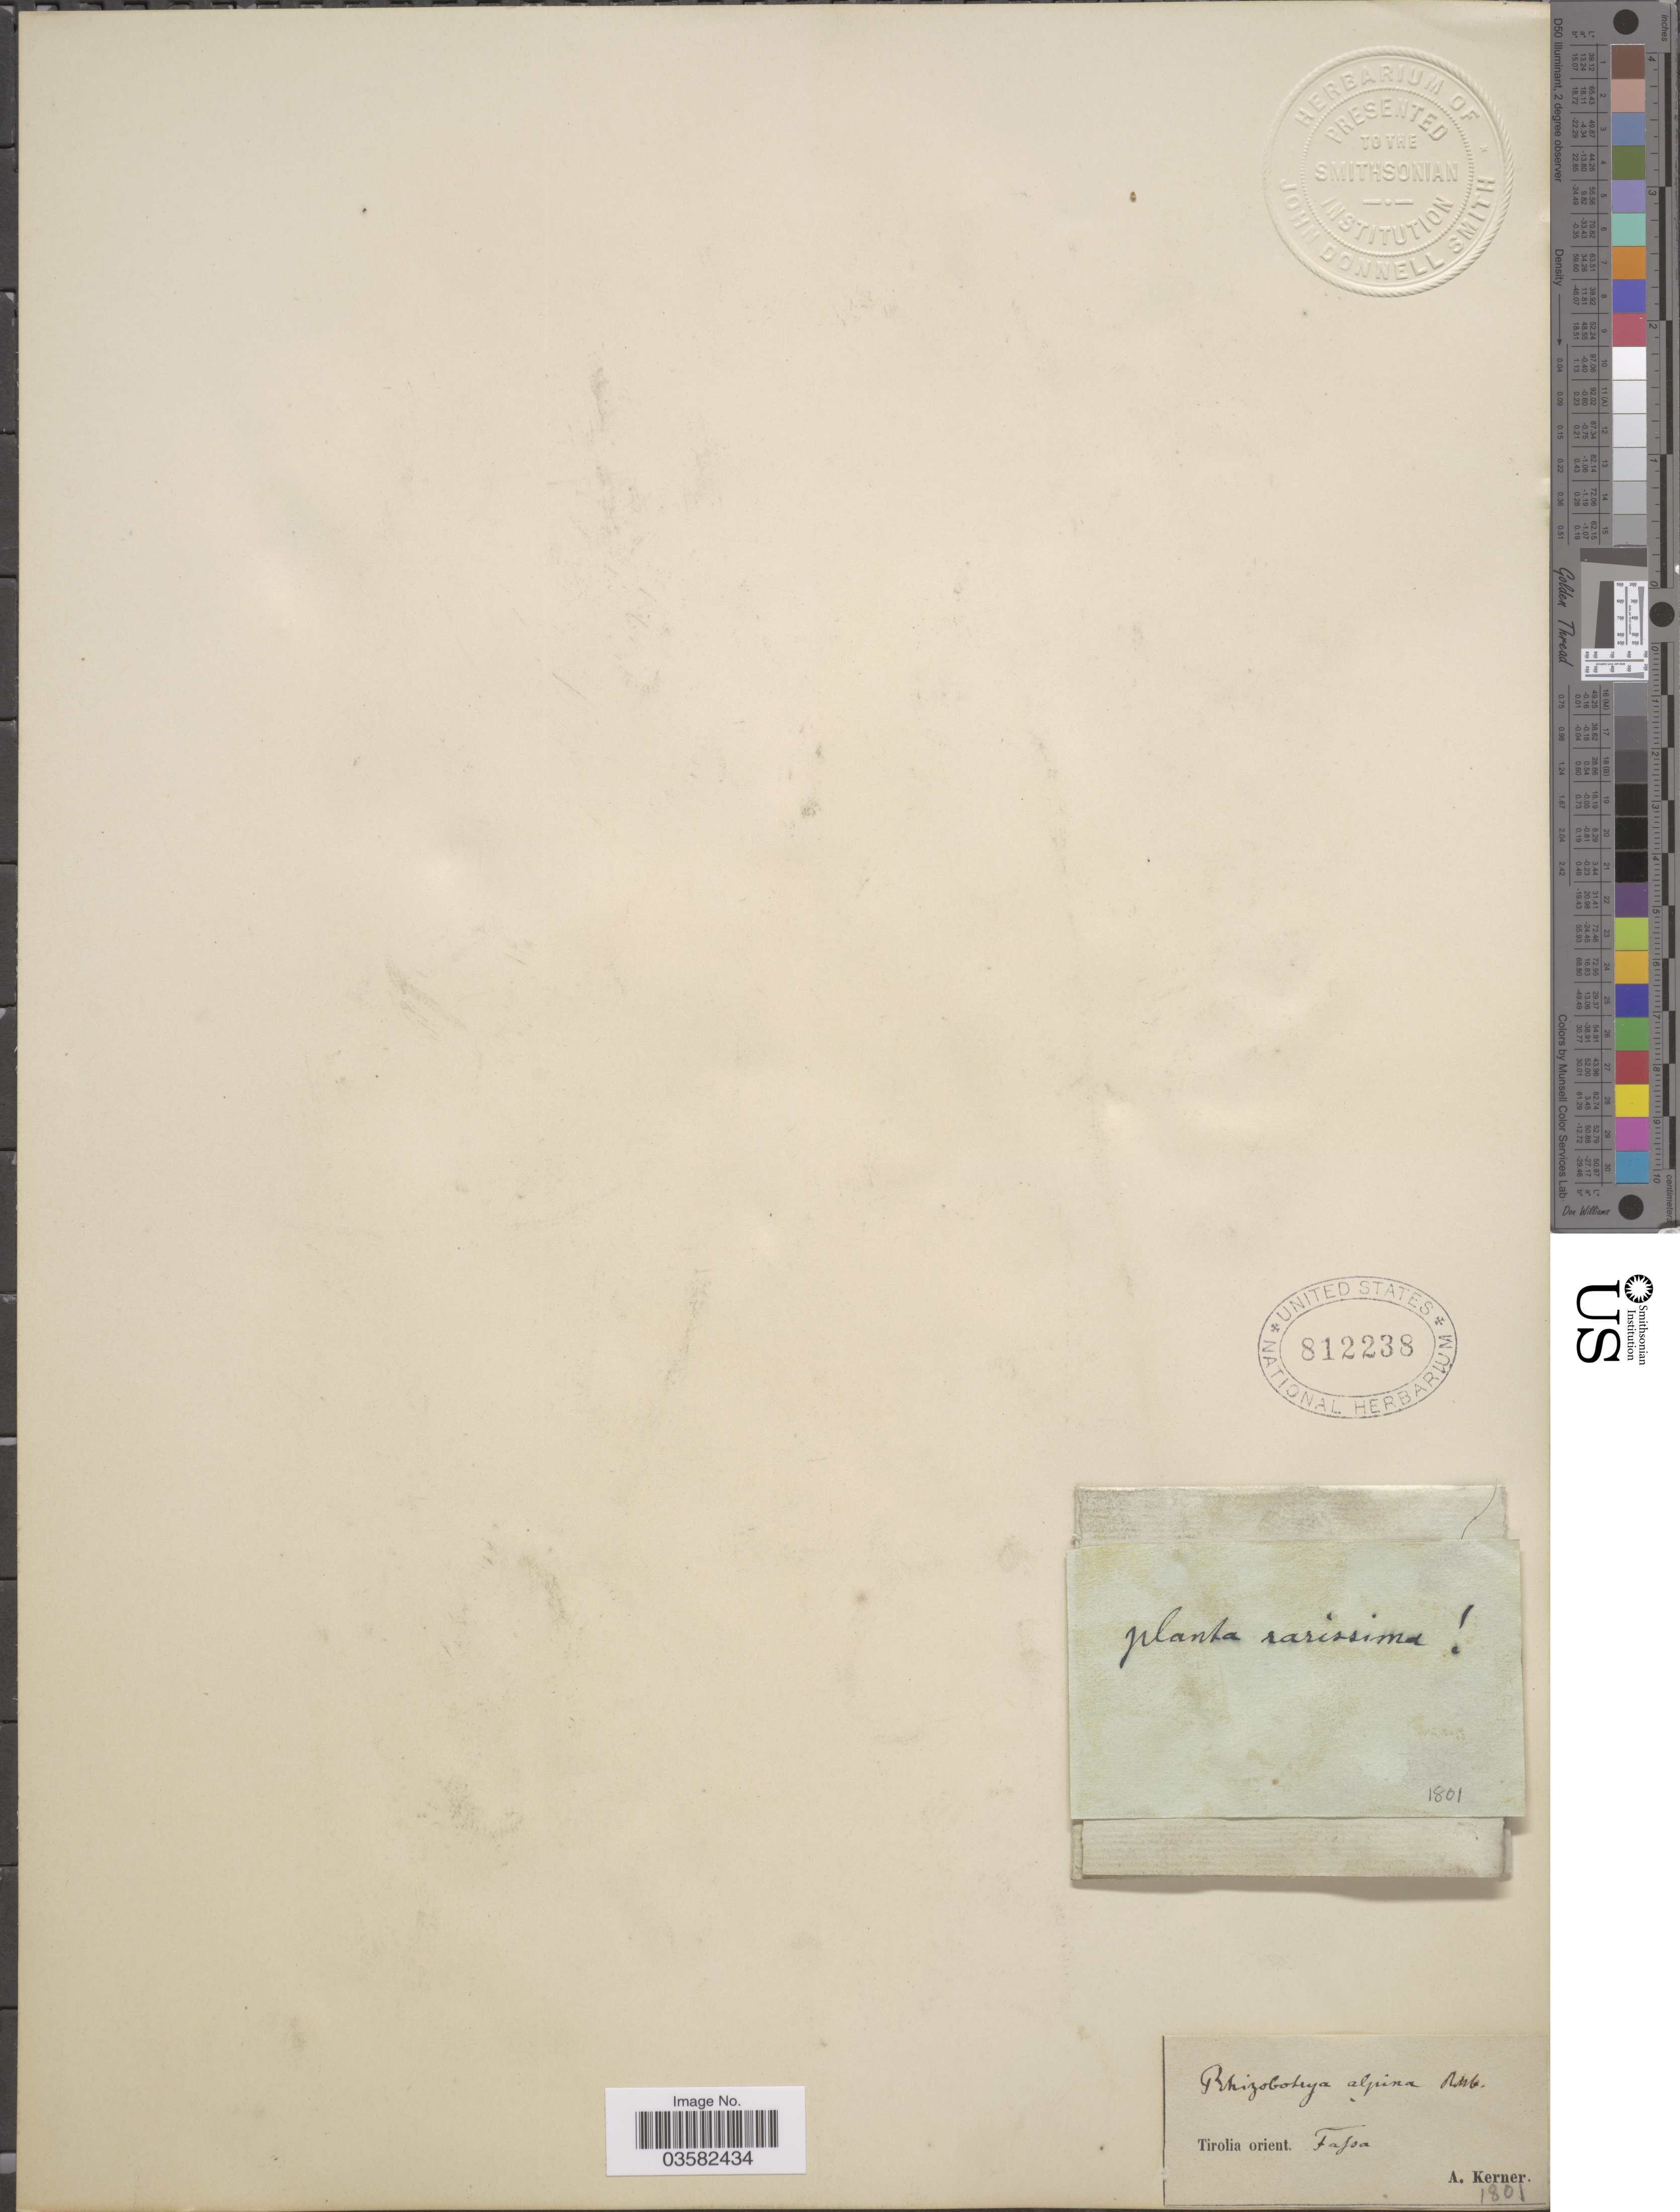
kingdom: Plantae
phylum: Tracheophyta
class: Magnoliopsida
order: Brassicales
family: Brassicaceae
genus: Kernera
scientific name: Kernera alpina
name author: (Tausch) Prantl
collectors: A. Kerner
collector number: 1801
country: Italy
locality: Tirolia orient. Fassa.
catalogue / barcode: US 812238